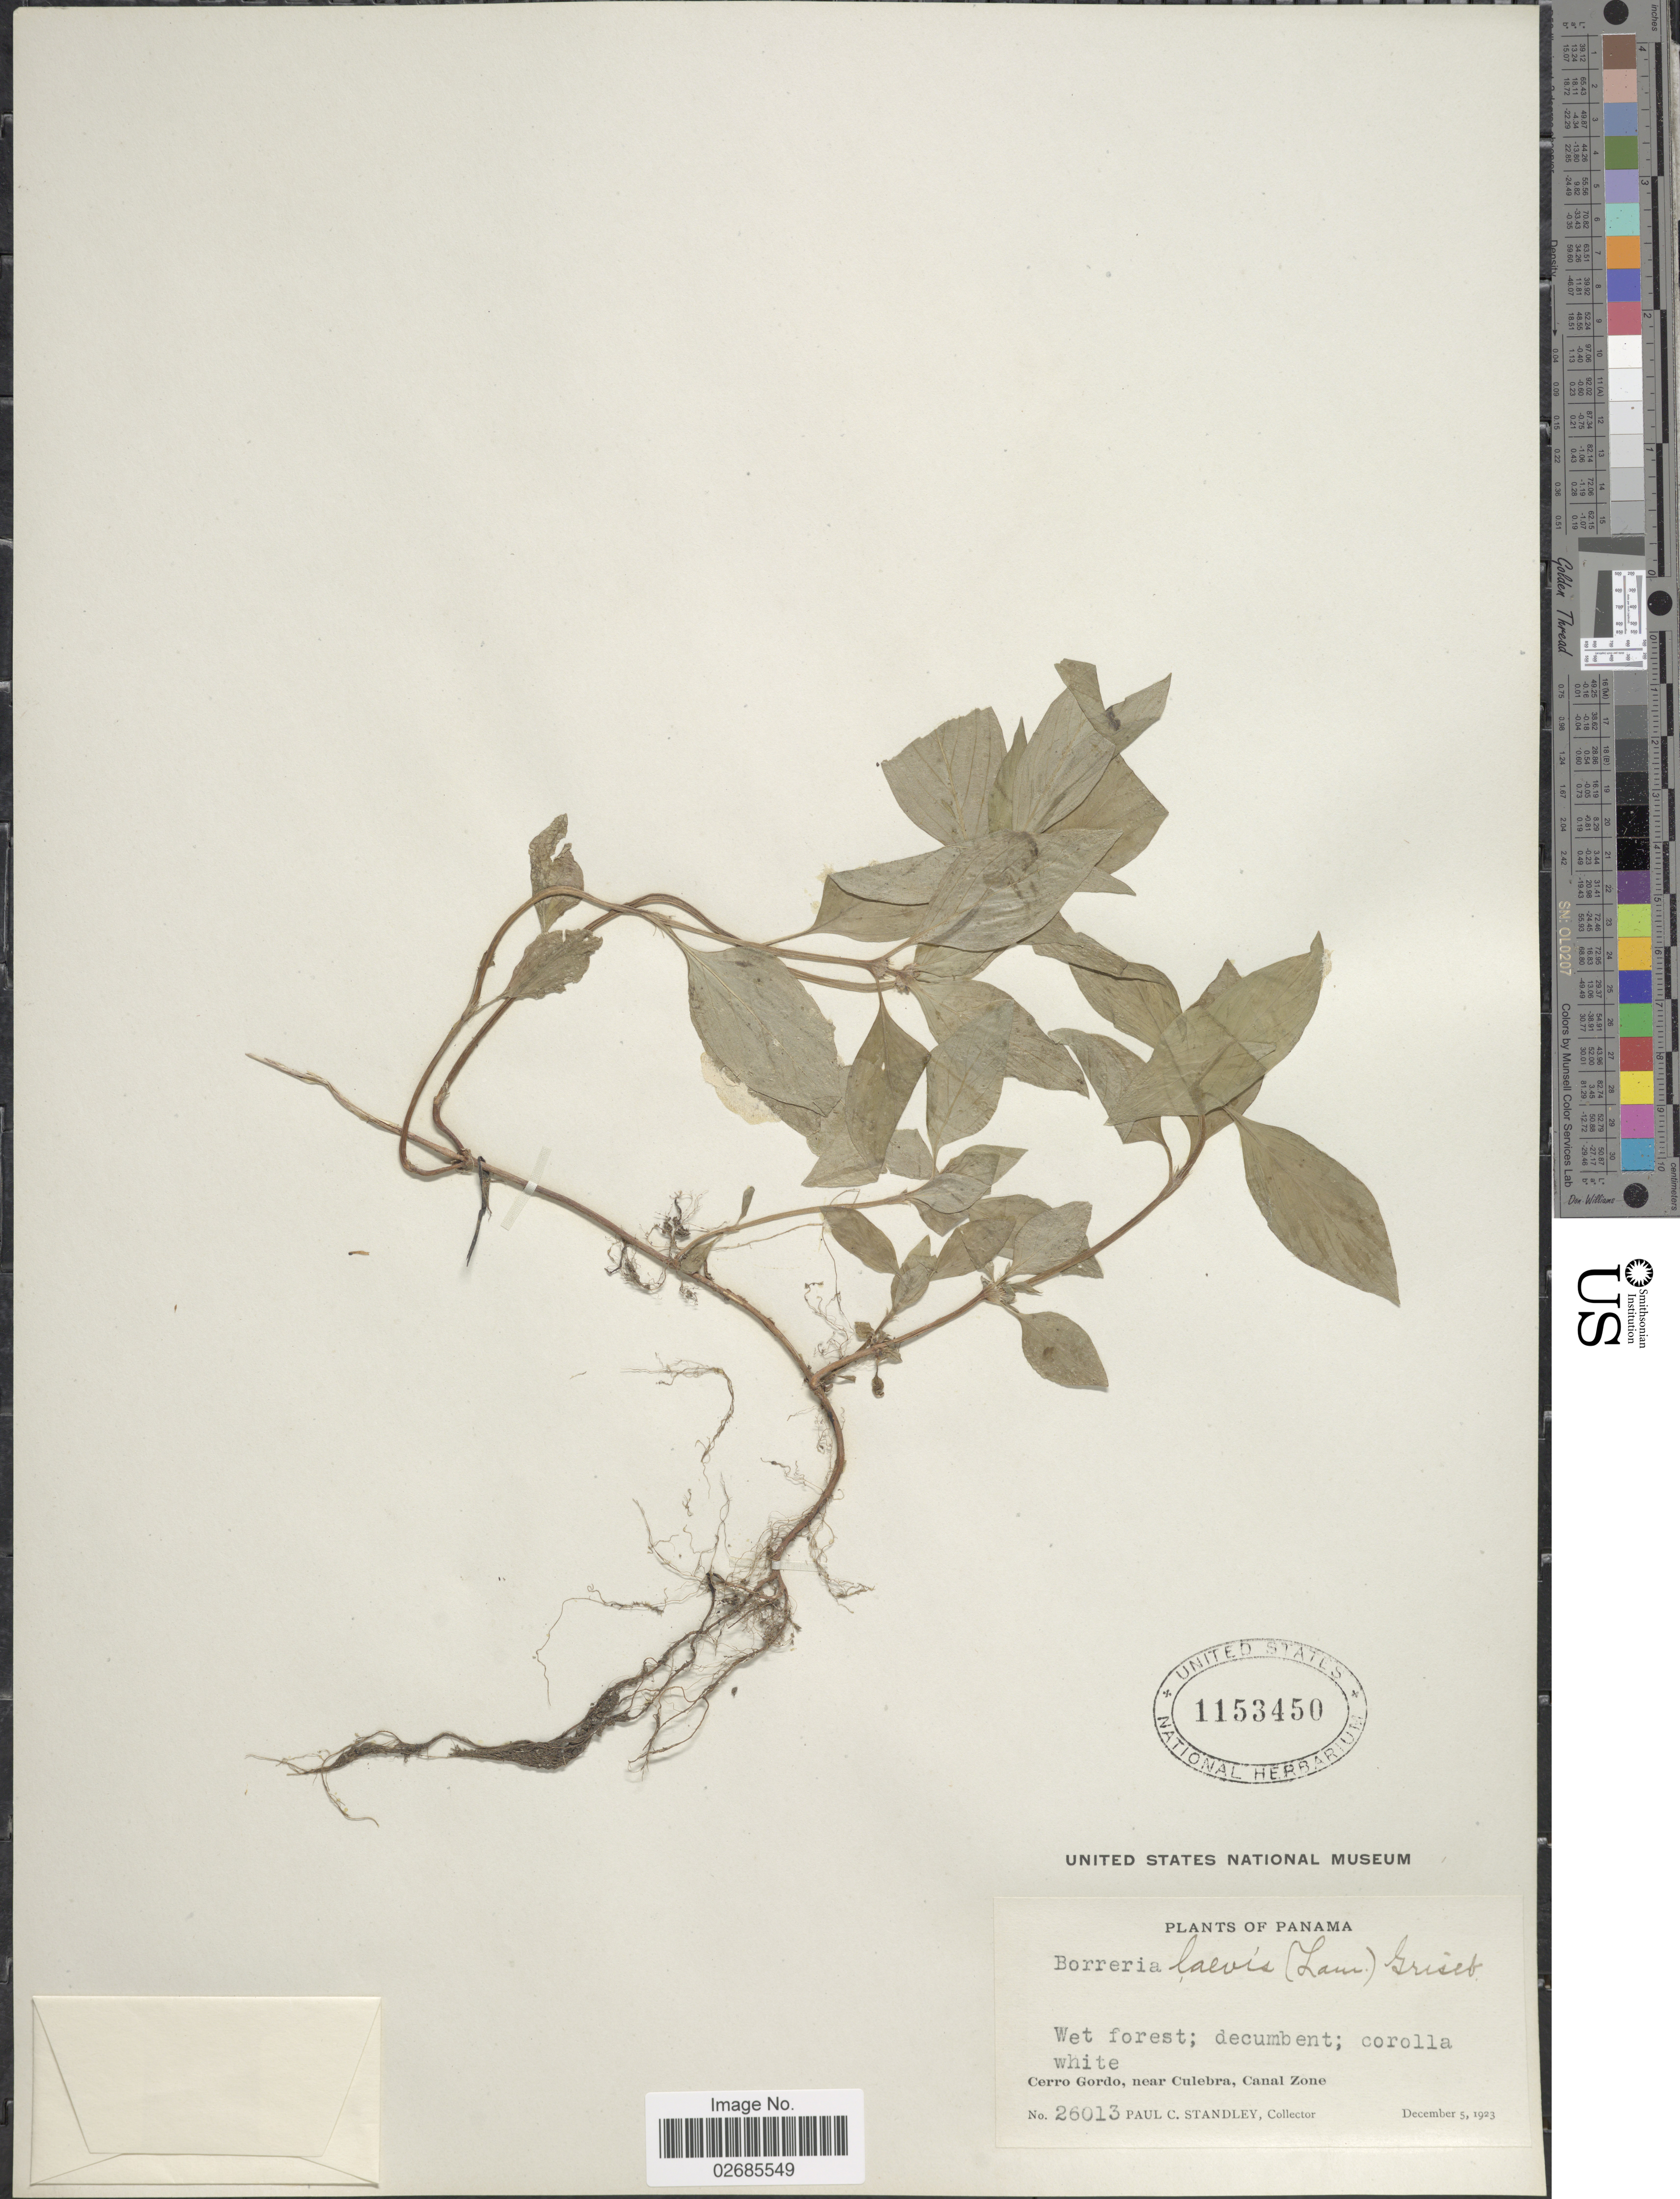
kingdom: Plantae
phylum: Tracheophyta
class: Magnoliopsida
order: Gentianales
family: Rubiaceae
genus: Borreria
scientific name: Borreria laevis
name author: (Lam.) Griseb.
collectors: P. C. Standley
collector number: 26013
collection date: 1923-12-05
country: Panama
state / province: Colón / Panamá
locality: Wet forest; Cerro Gordo, near Culebra, Canal Zone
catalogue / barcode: US 1153450